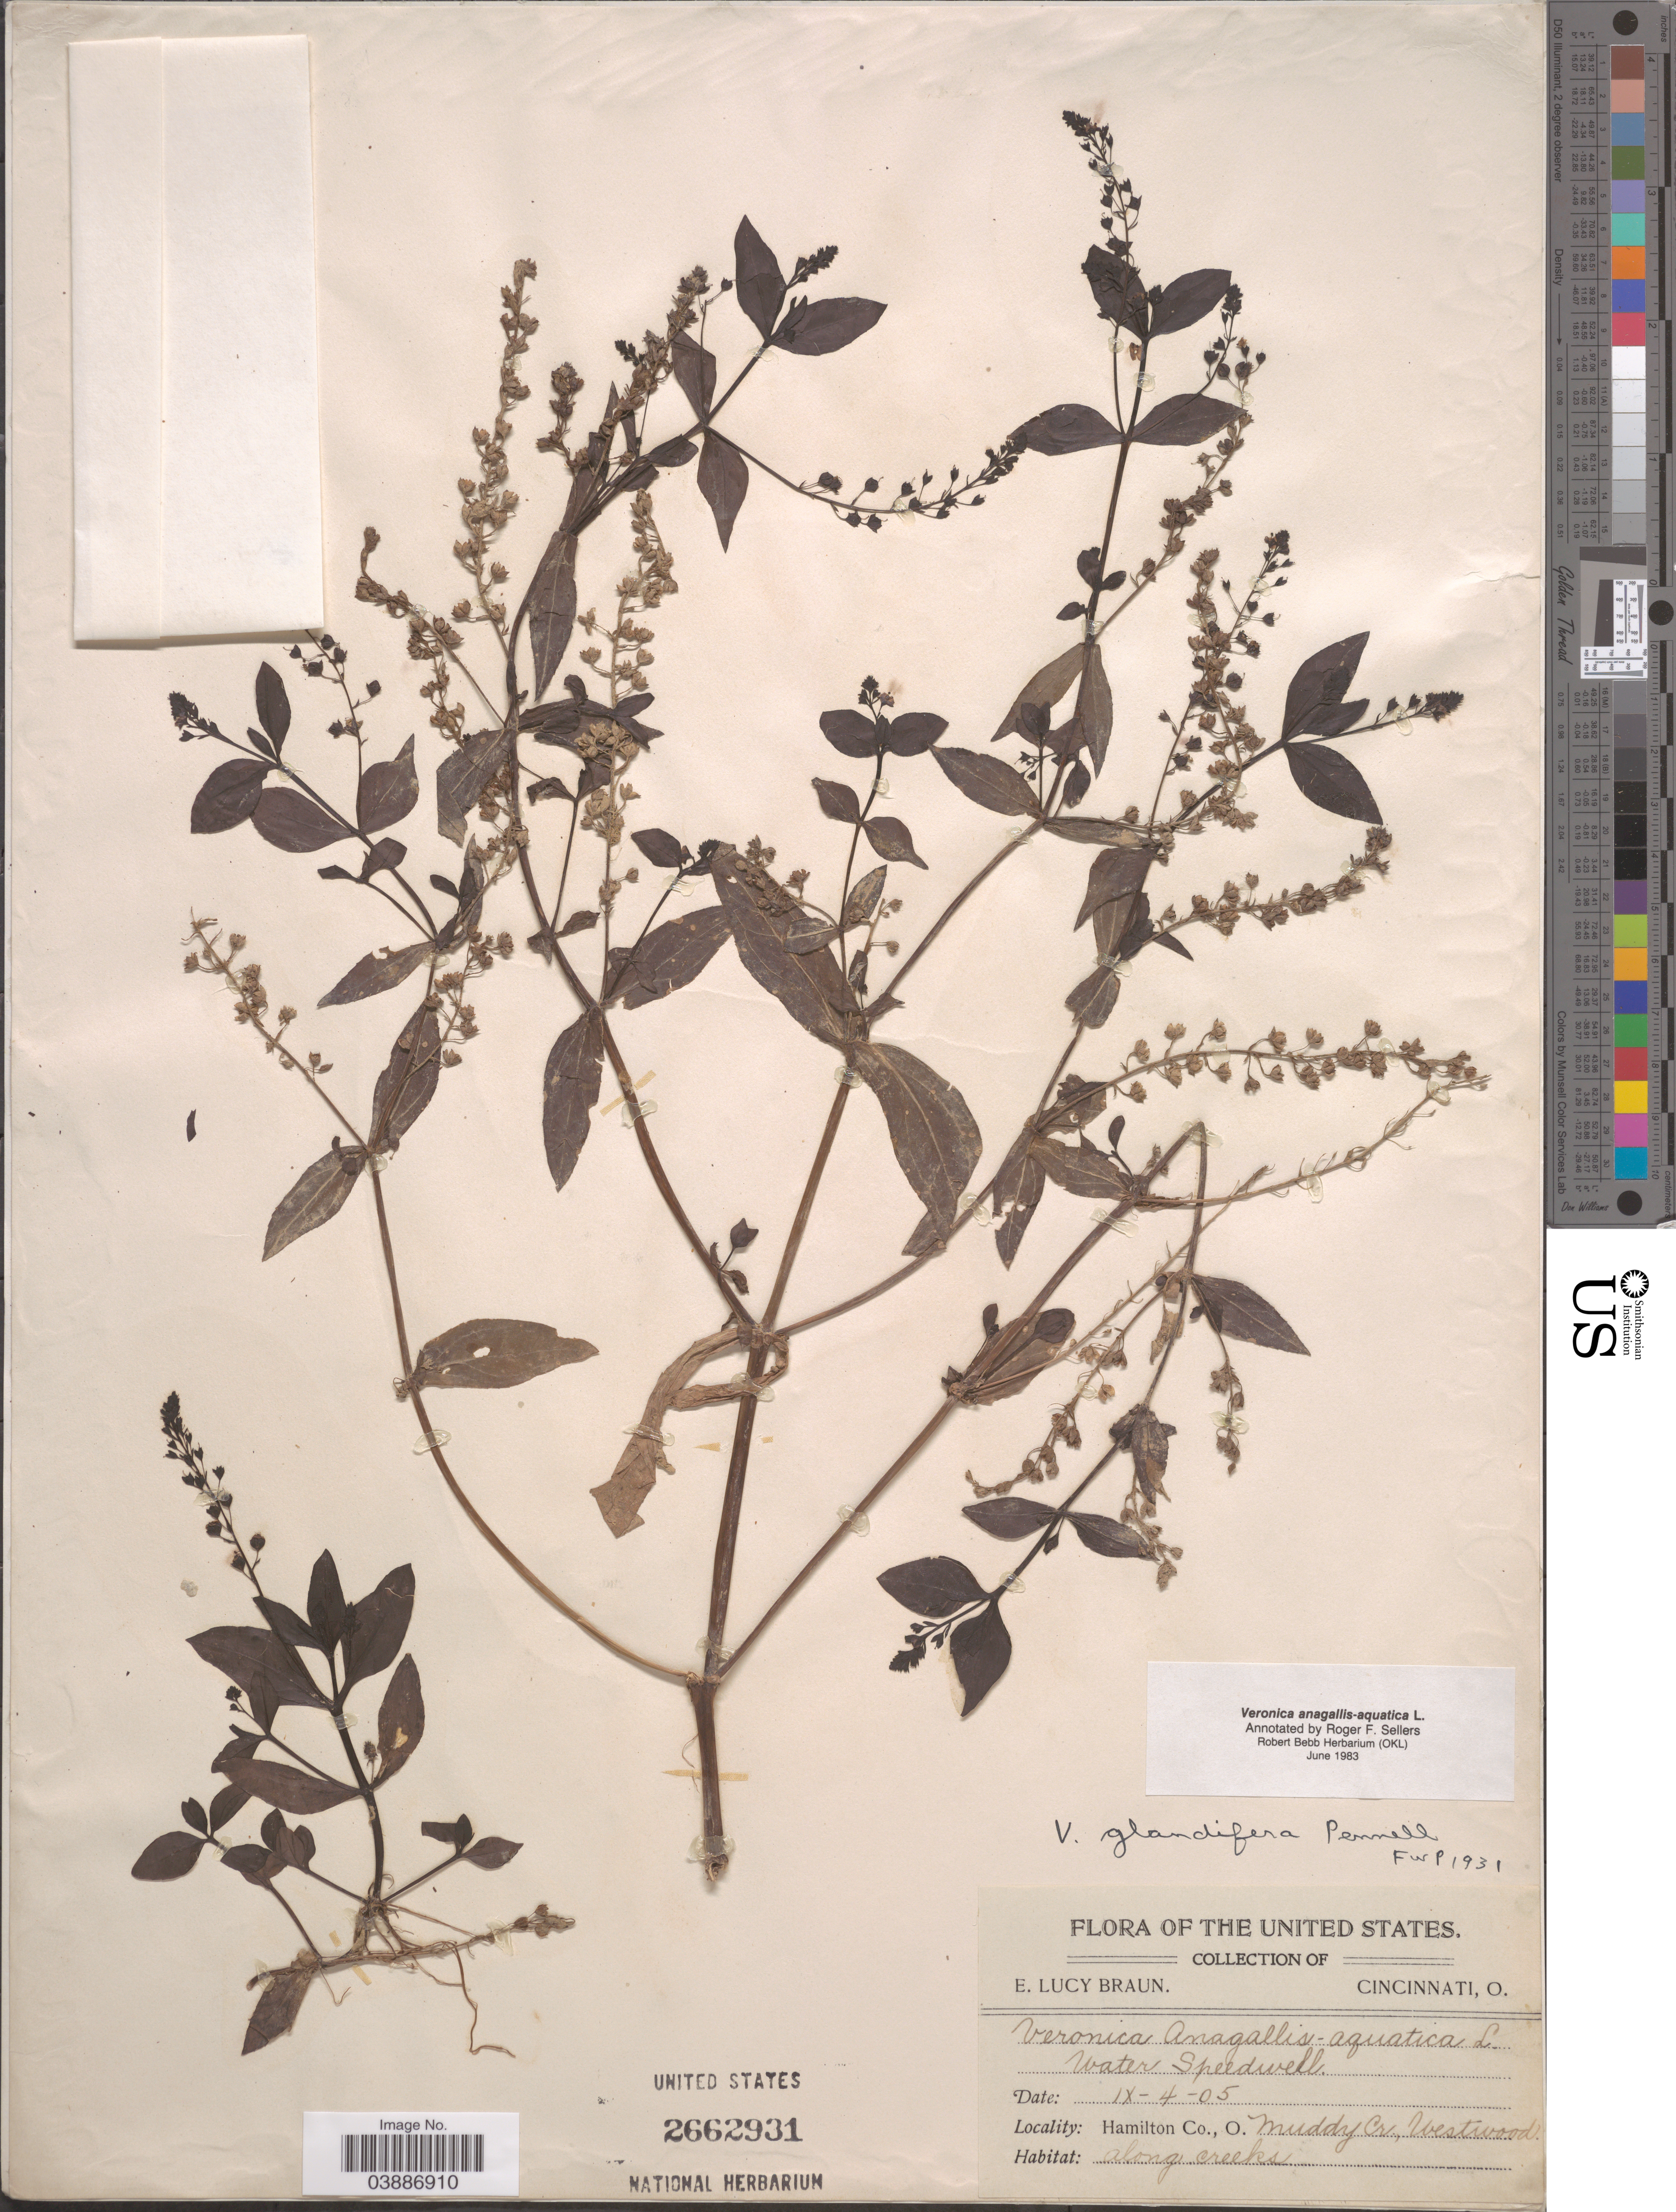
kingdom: Plantae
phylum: Tracheophyta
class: Magnoliopsida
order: Lamiales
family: Plantaginaceae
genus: Veronica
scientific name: Veronica anagallis-aquatica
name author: L.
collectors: E. L. Braun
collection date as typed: Transcribed d/m/y: 4/9/5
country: United States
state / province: Ohio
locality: Hamilton Co., Muddy Cr., Westwood.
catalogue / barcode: US 2662931